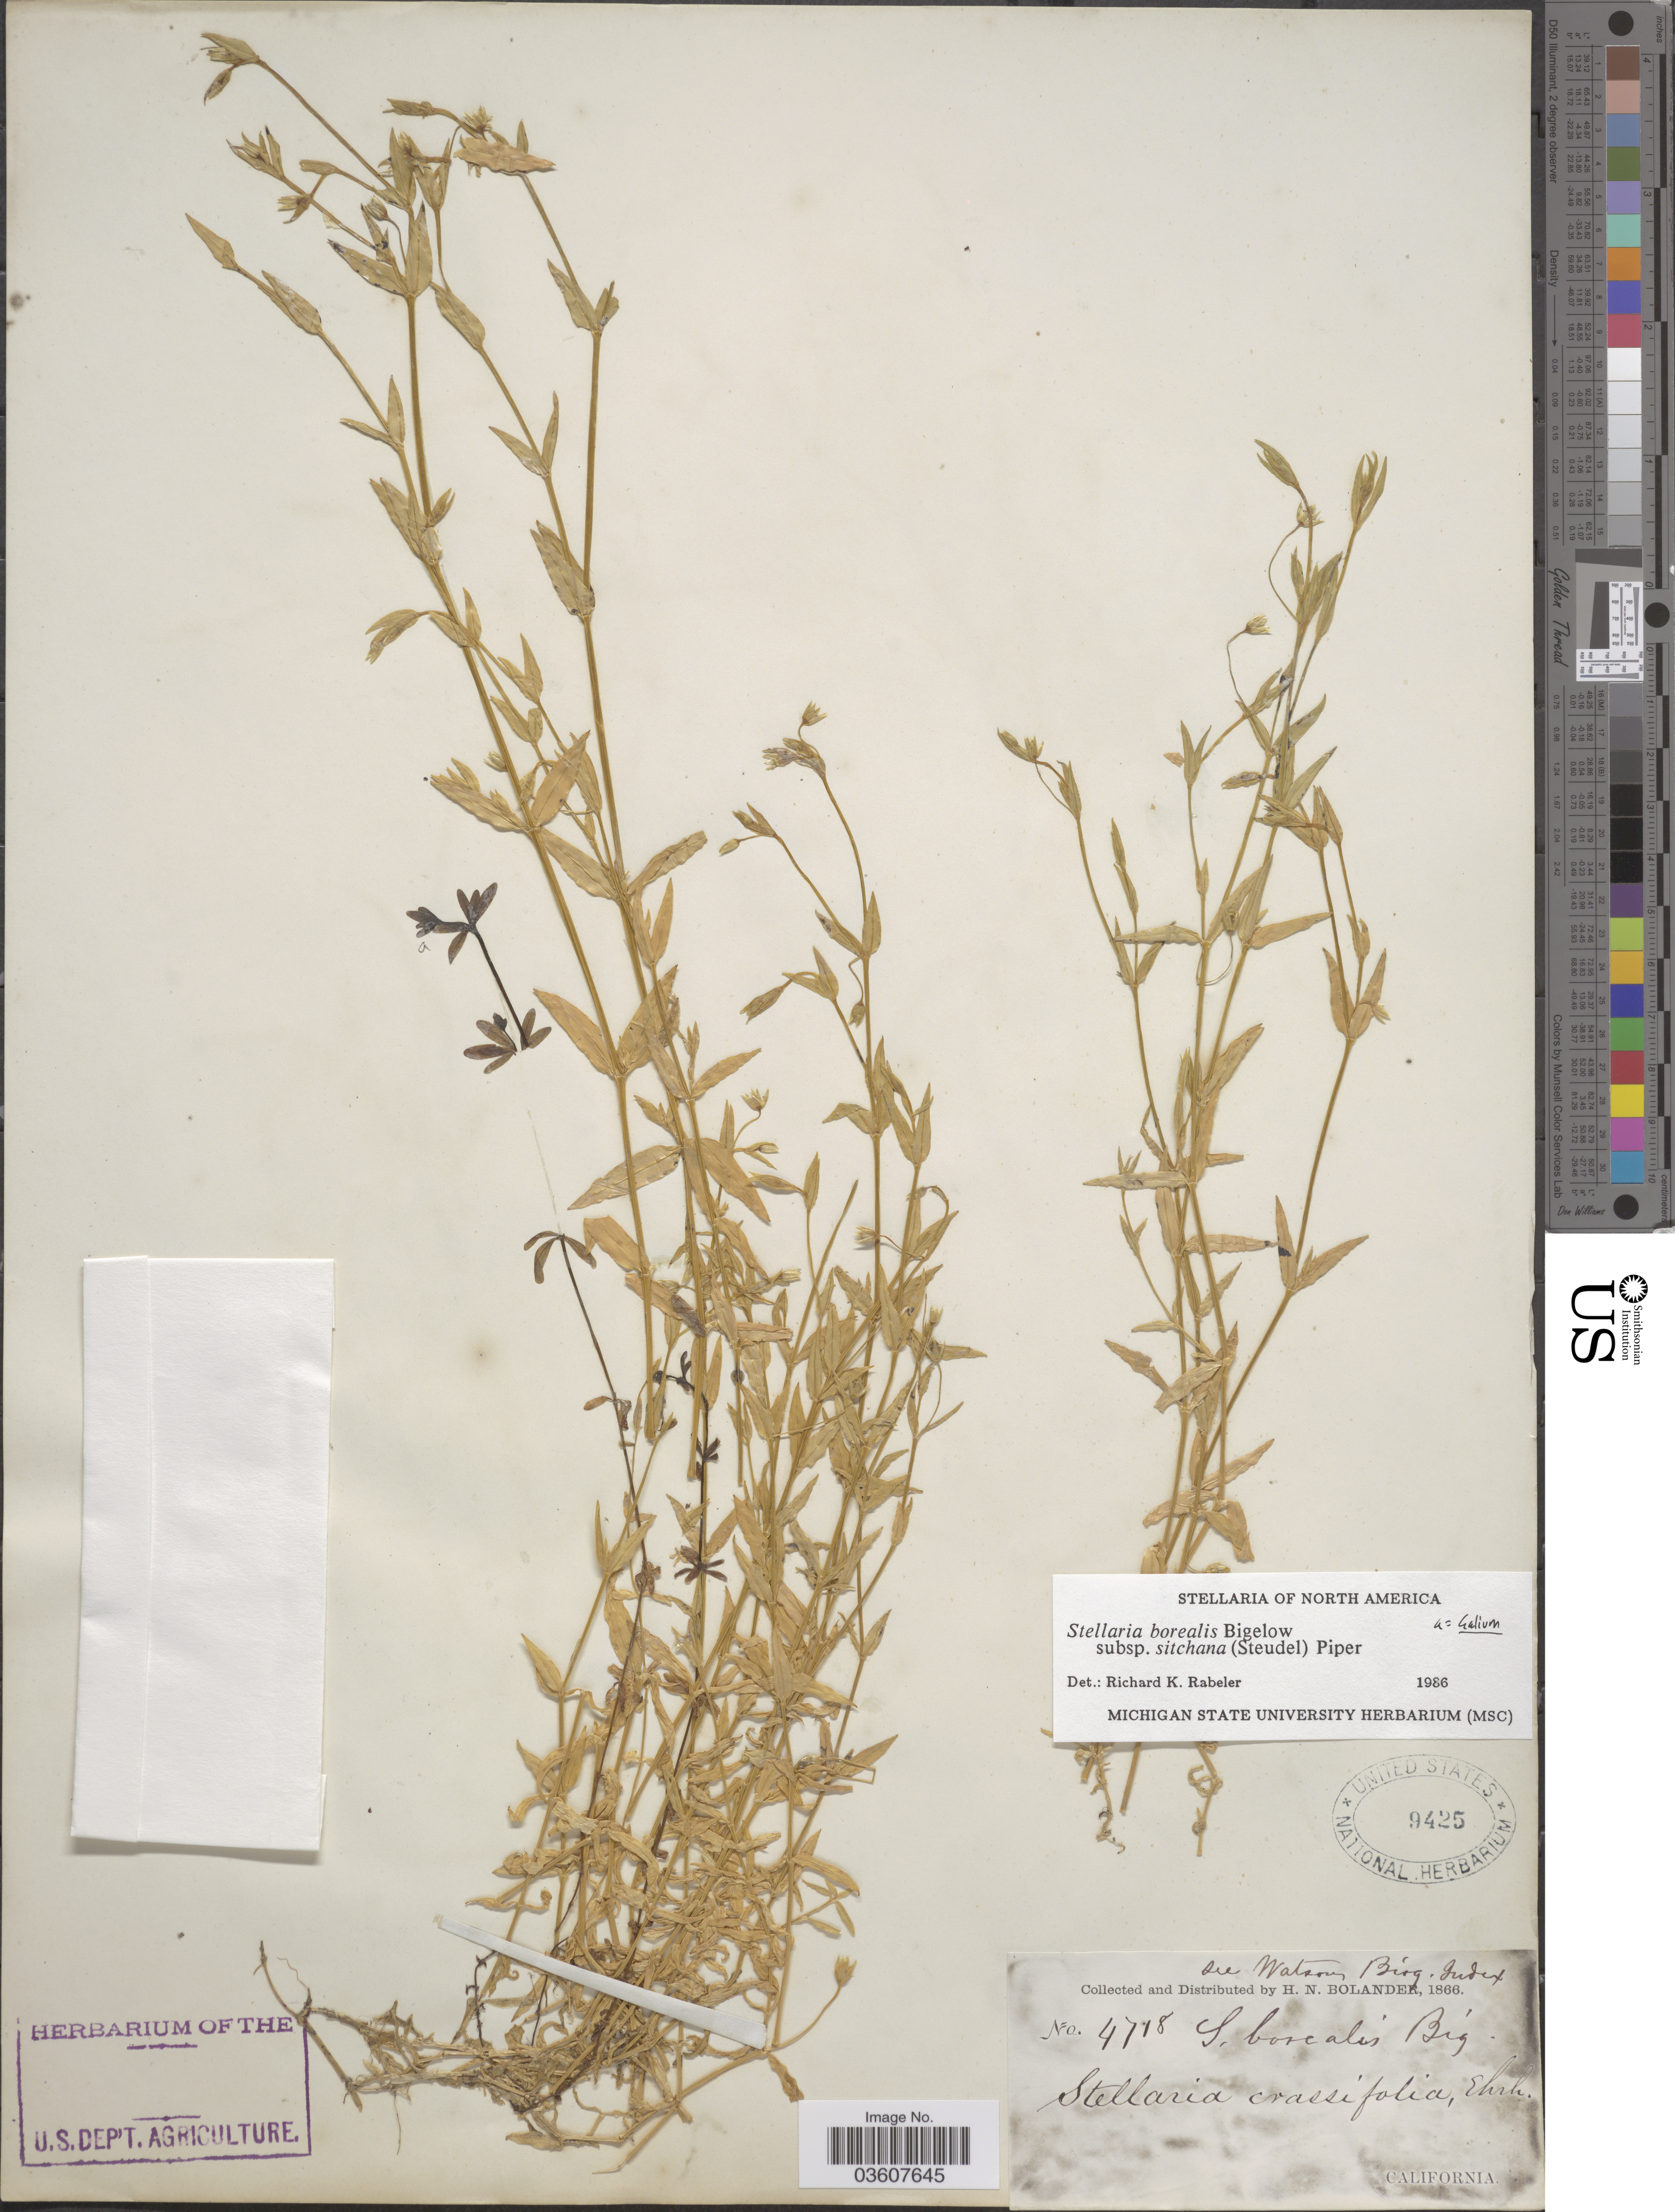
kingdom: Plantae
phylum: Tracheophyta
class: Magnoliopsida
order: Caryophyllales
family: Caryophyllaceae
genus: Stellaria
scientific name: Stellaria borealis subsp. sitchana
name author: (Steud.) Piper & Beattie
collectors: H. Bolander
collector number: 4718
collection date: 1866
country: United States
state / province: California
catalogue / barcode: US 9425